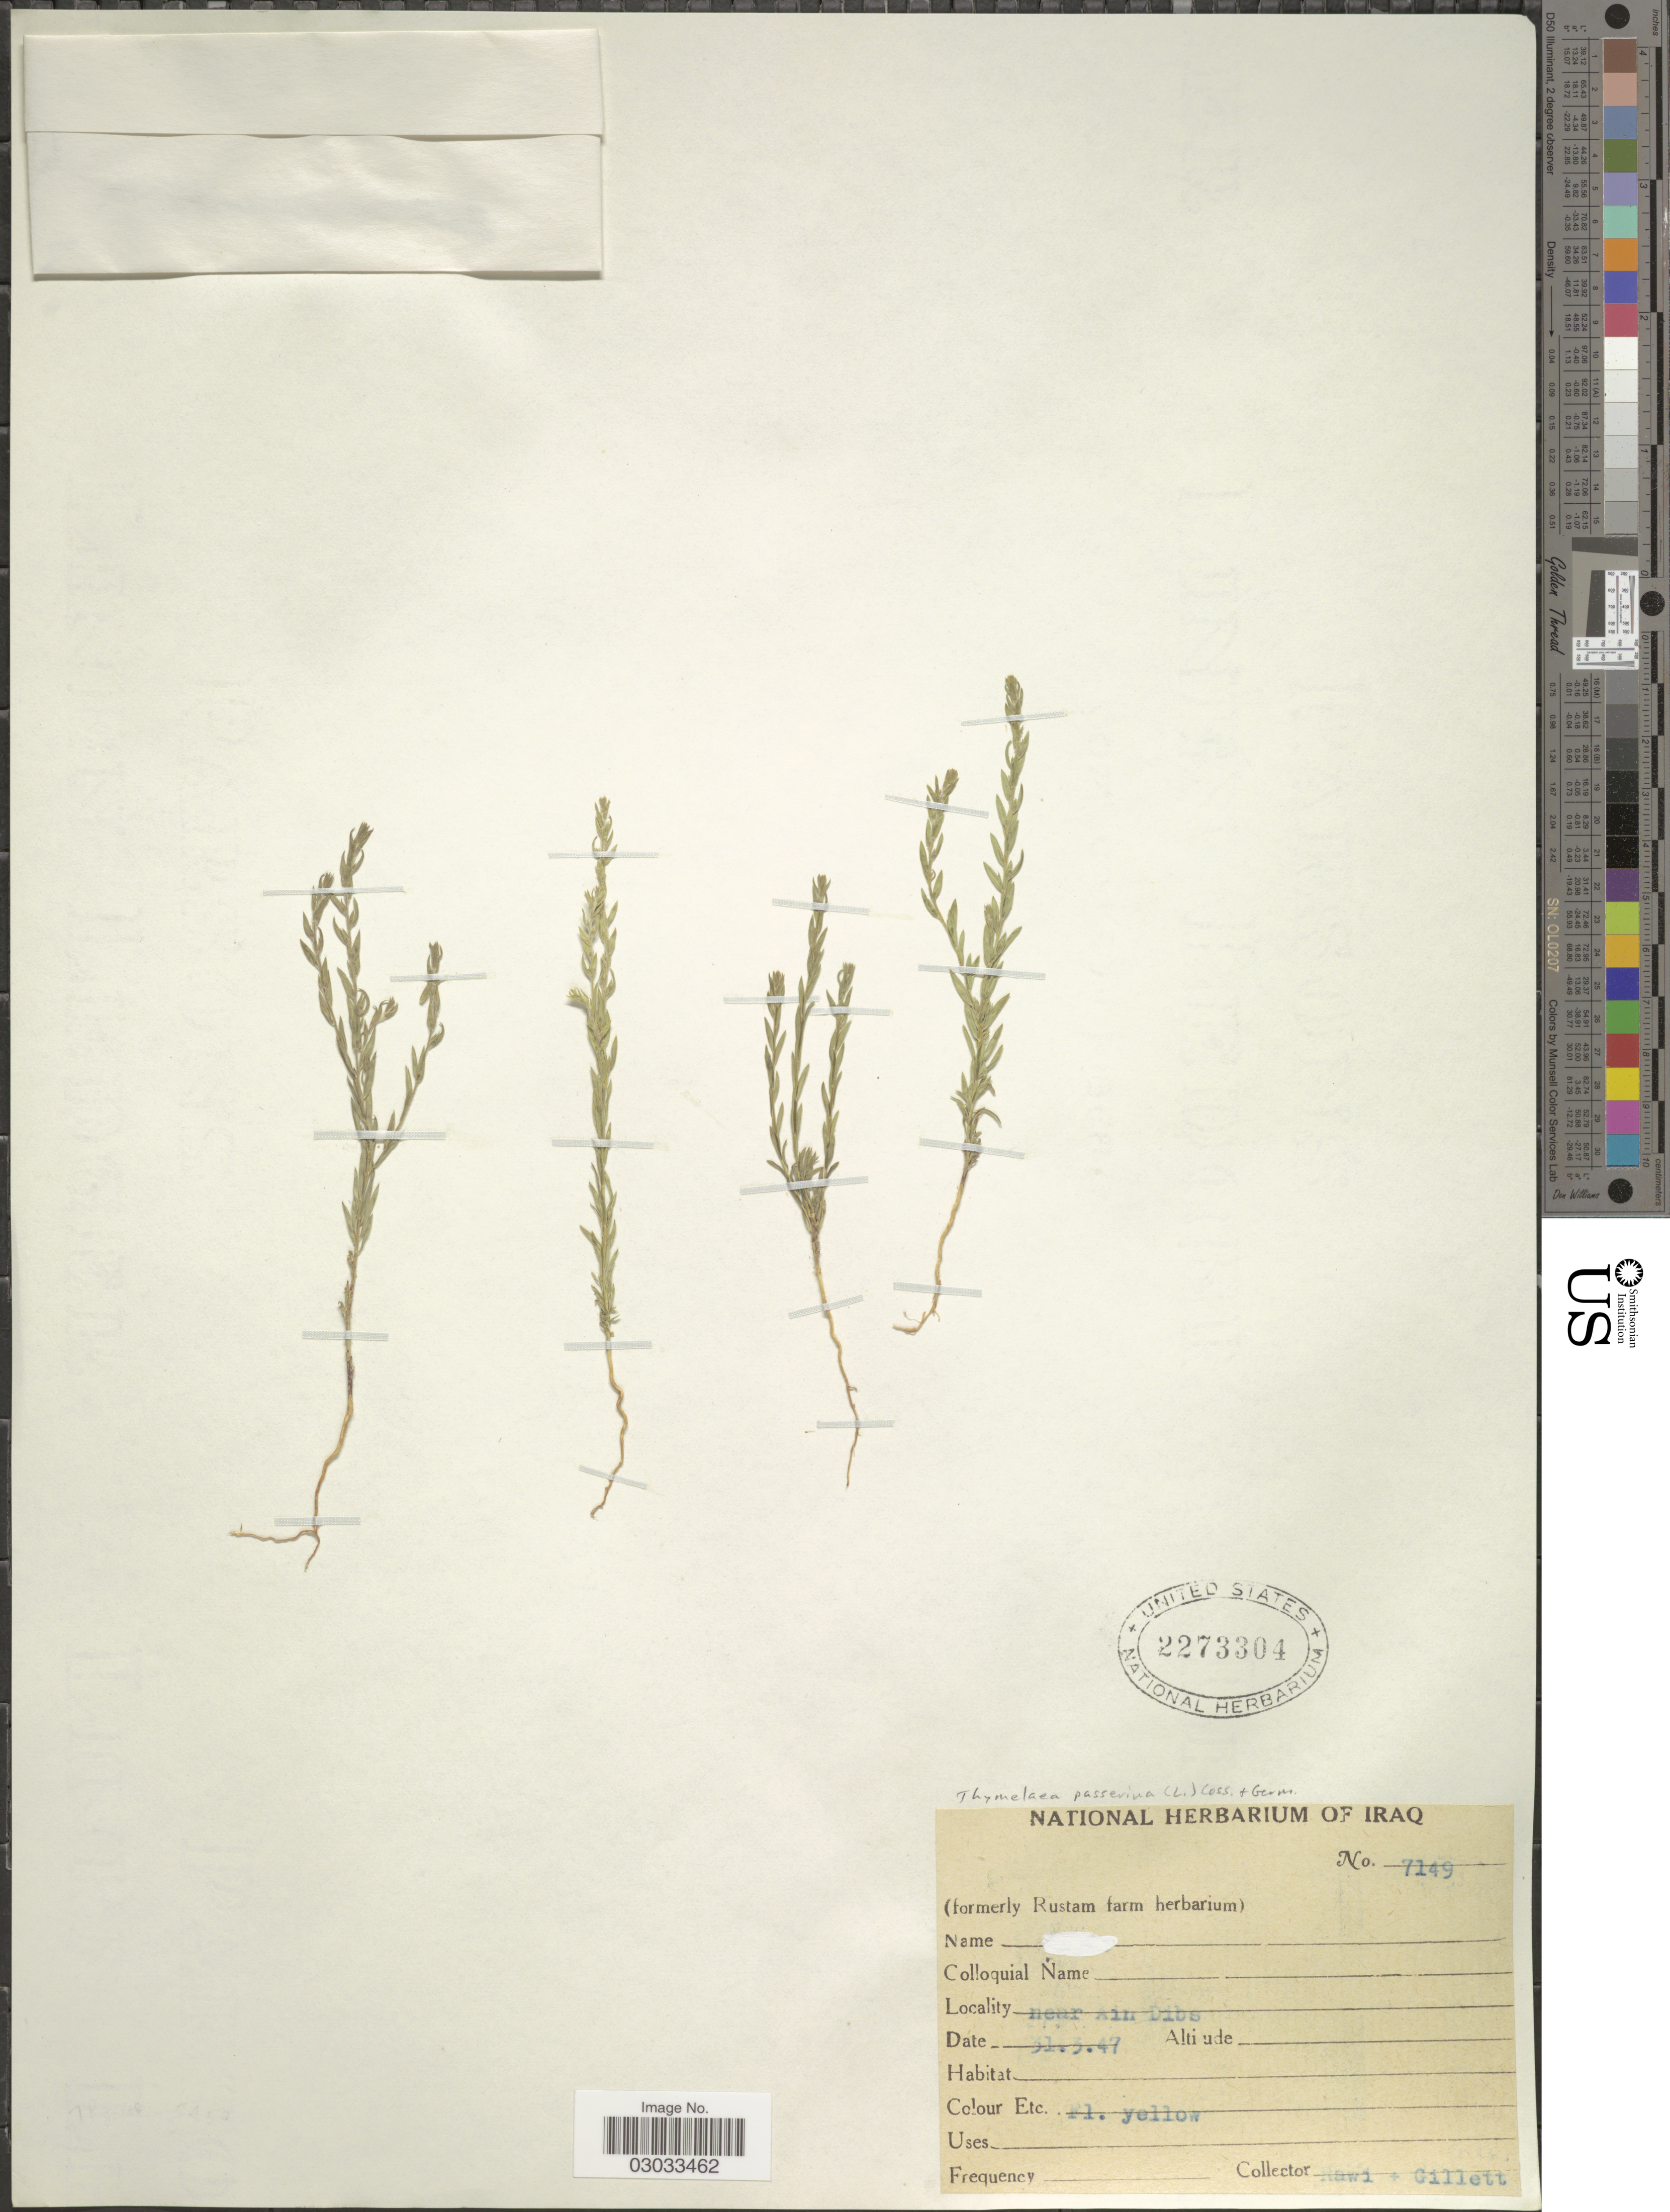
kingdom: Plantae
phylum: Tracheophyta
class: Magnoliopsida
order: Malvales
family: Thymelaeaceae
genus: Thymelaea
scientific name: Thymelaea passerina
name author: (L.) Coss. & Germ.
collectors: -. Rawi & Gillett, --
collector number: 7149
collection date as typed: Transcribed d/m/y: 31/3/47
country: Iraq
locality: Near Ain Dibs.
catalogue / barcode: US 2273304